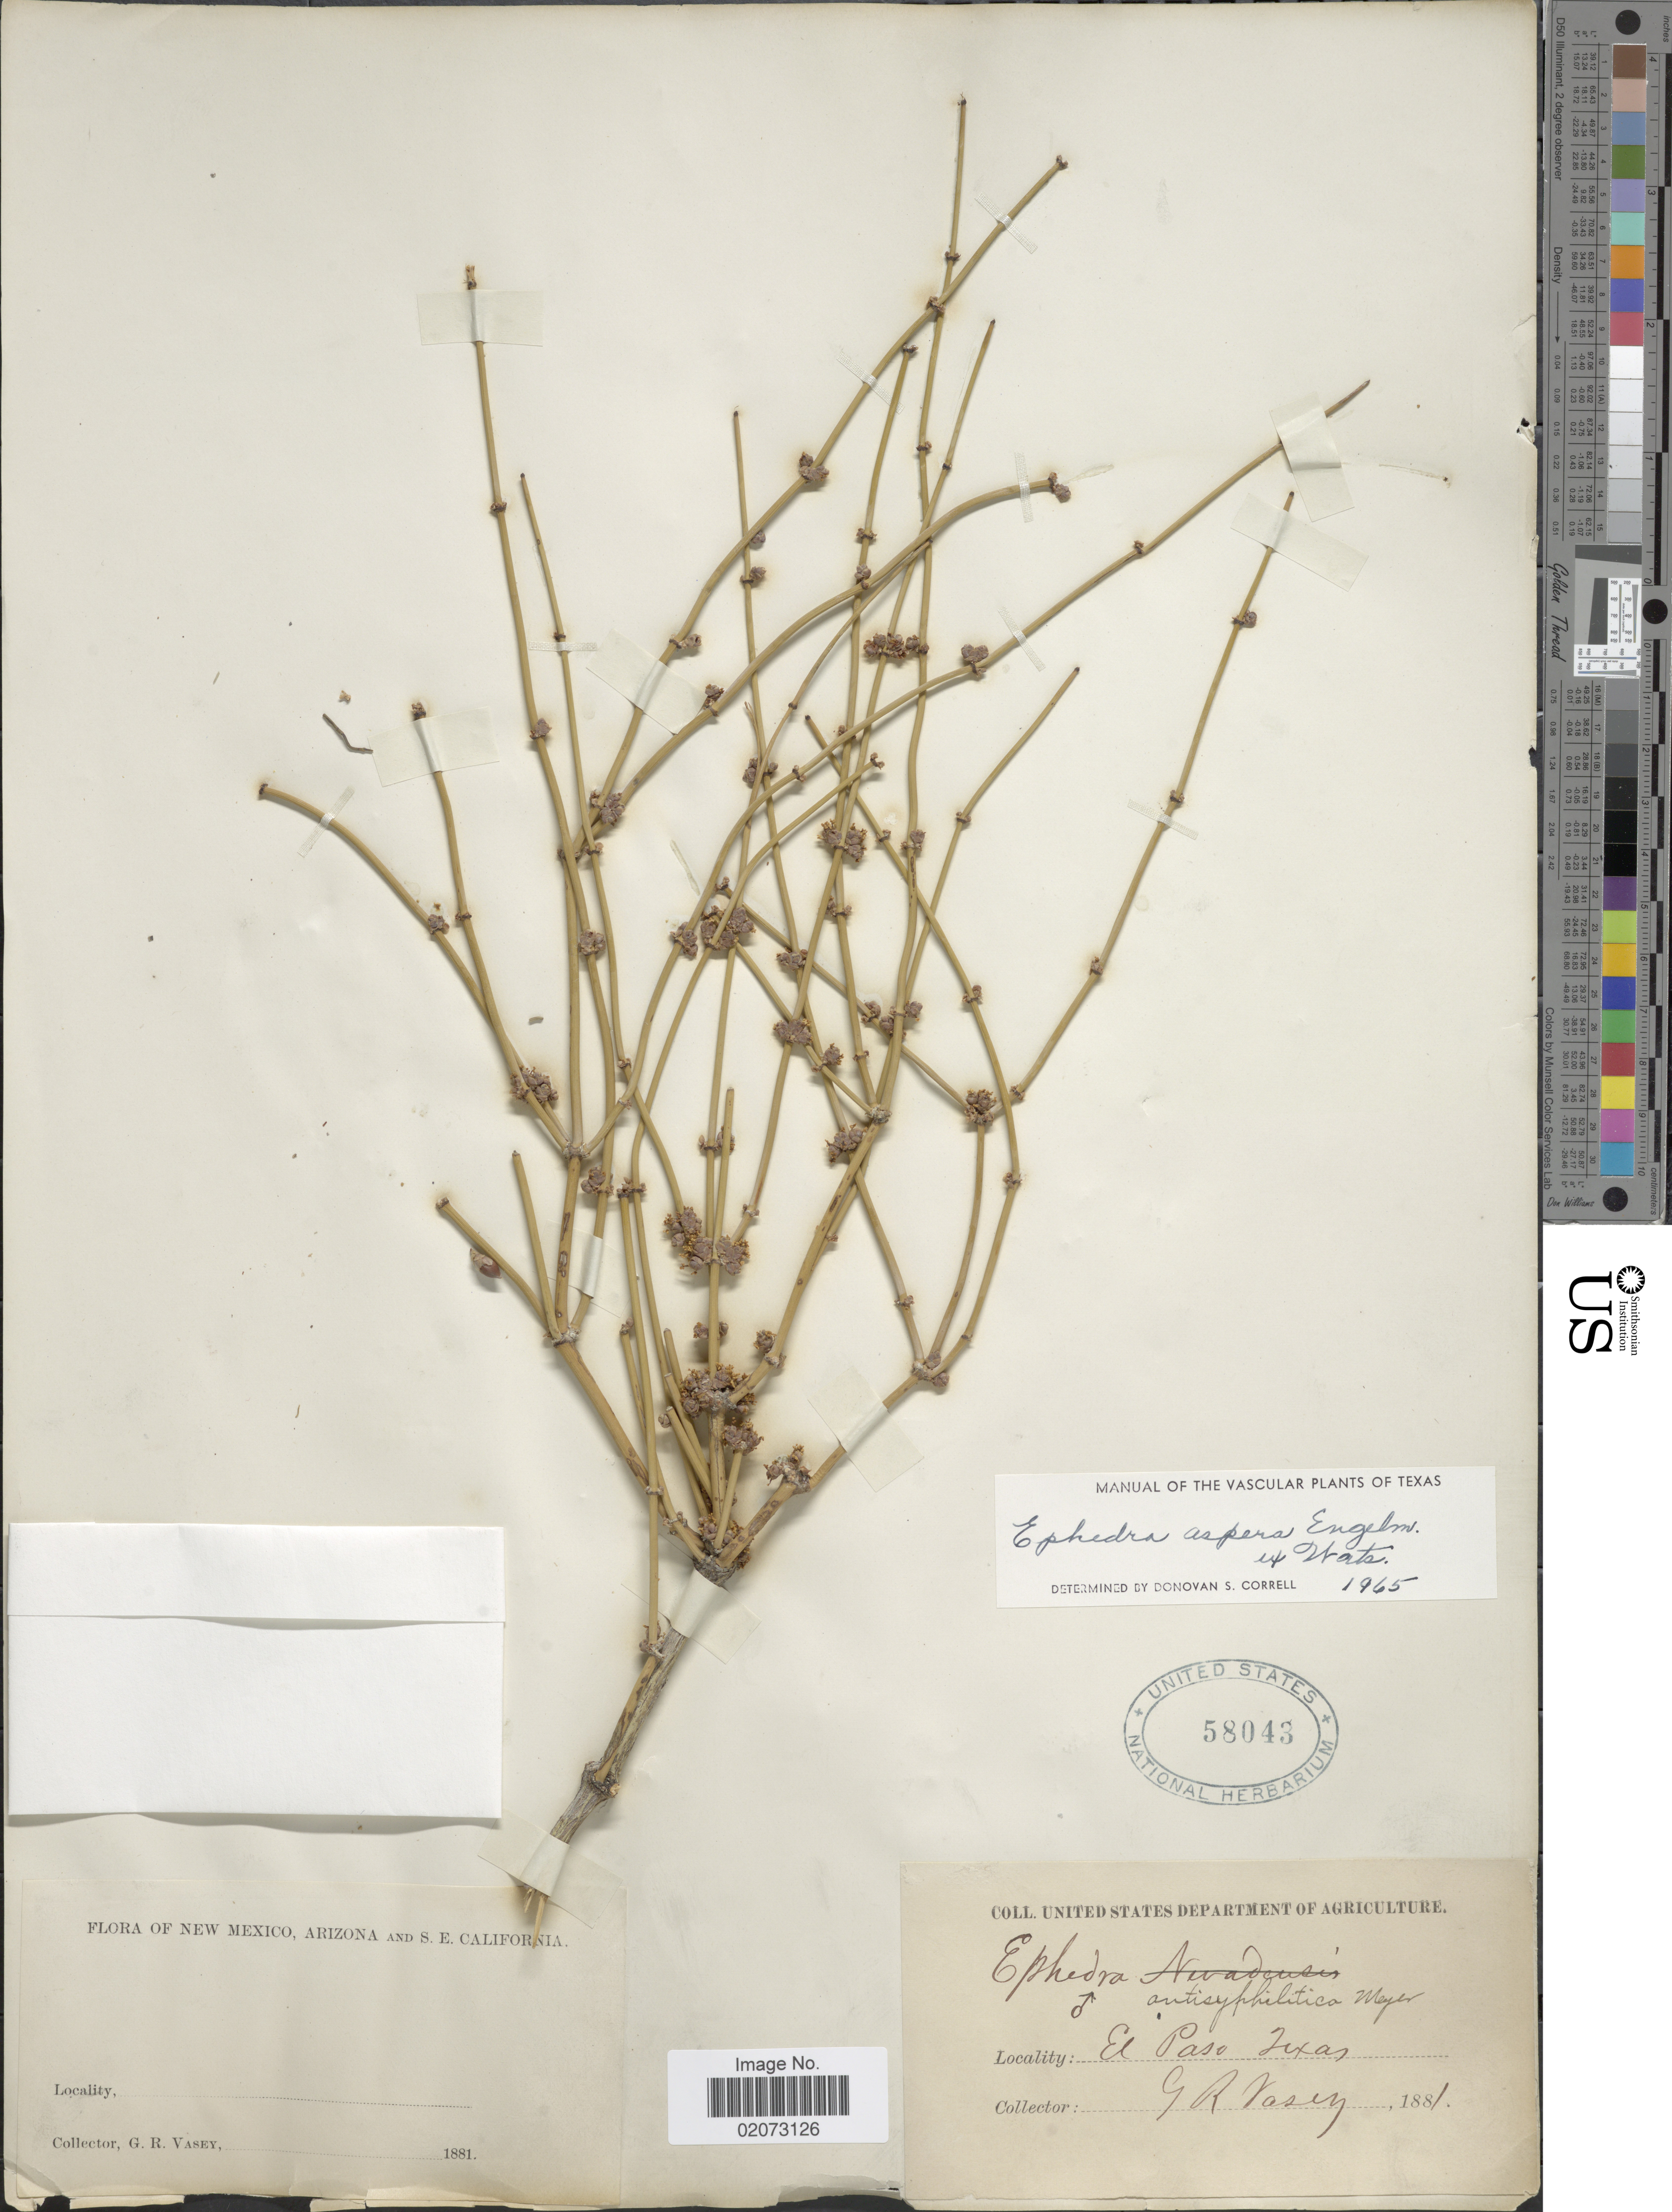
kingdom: Plantae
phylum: Tracheophyta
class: Gnetopsida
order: Ephedrales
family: Ephedraceae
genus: Ephedra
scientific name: Ephedra aspera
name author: Engelm. ex S. Watson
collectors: G. R. Vasey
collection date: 1881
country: United States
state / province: Texas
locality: El Paso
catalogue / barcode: US 58043